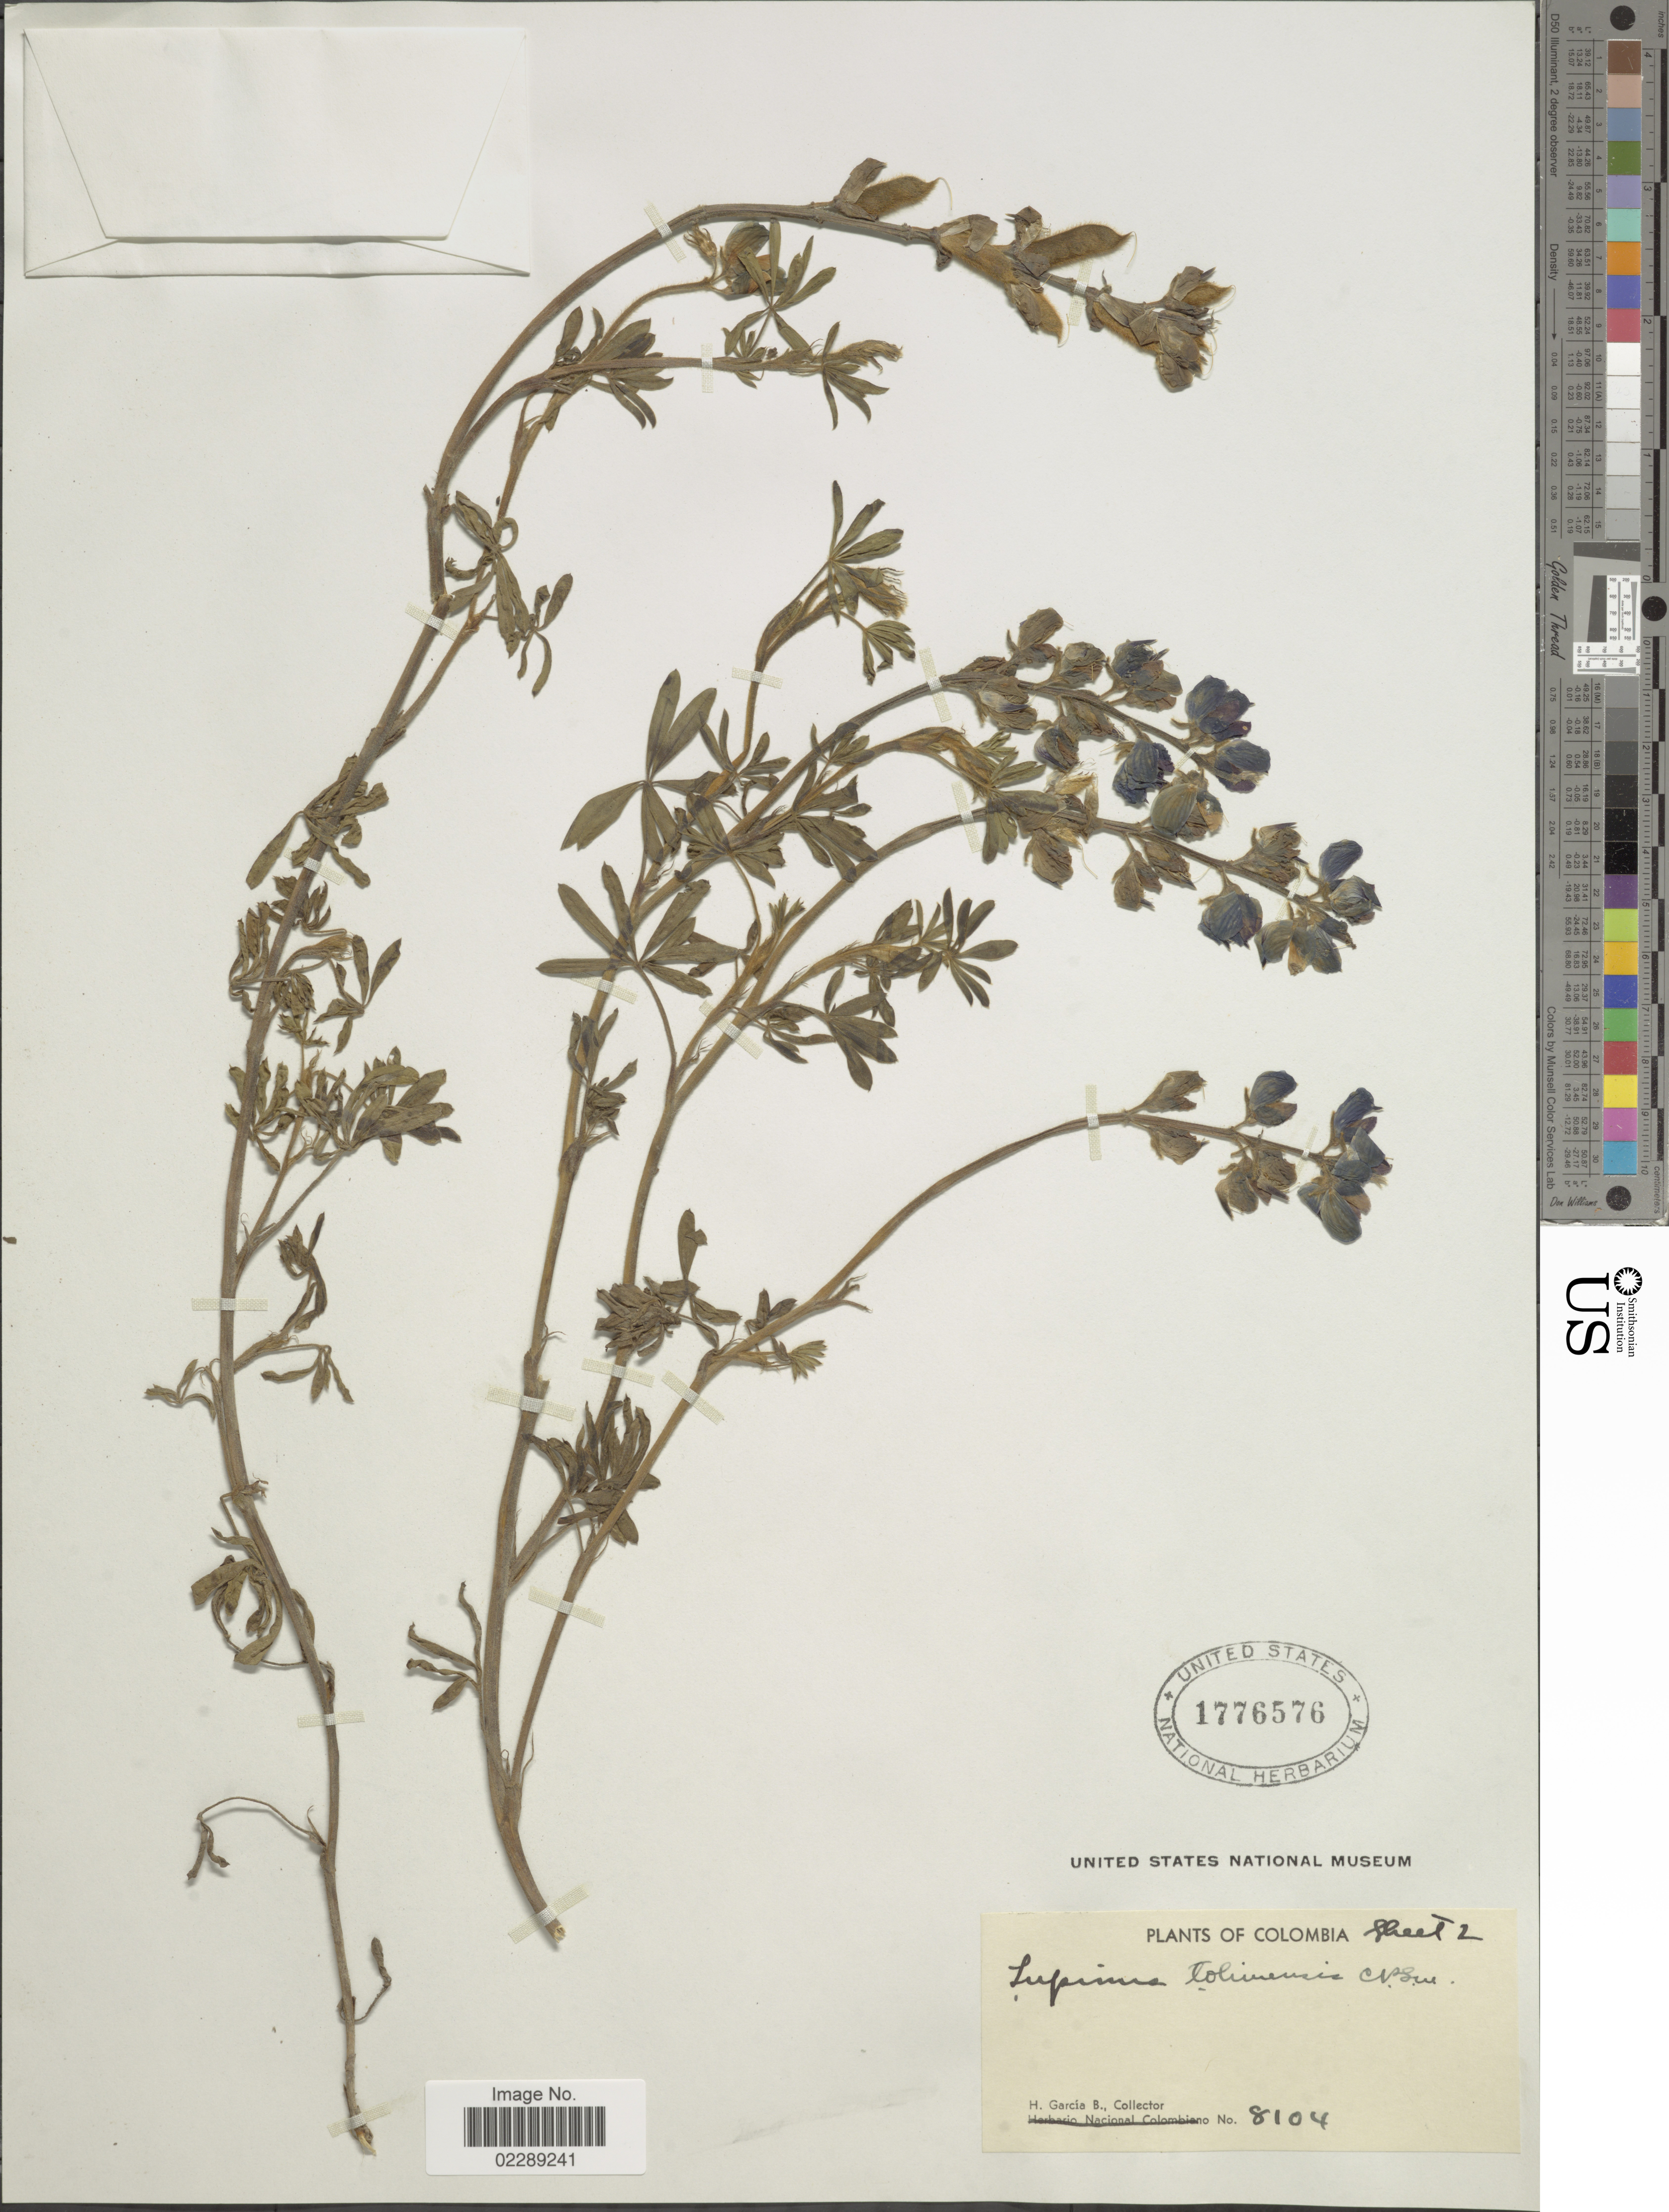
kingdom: Plantae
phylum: Tracheophyta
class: Magnoliopsida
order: Fabales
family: Fabaceae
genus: Lupinus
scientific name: Lupinus tolimensis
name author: C.P. Sm.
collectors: H. García Barriga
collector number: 8104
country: Colombia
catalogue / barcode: US 1776576